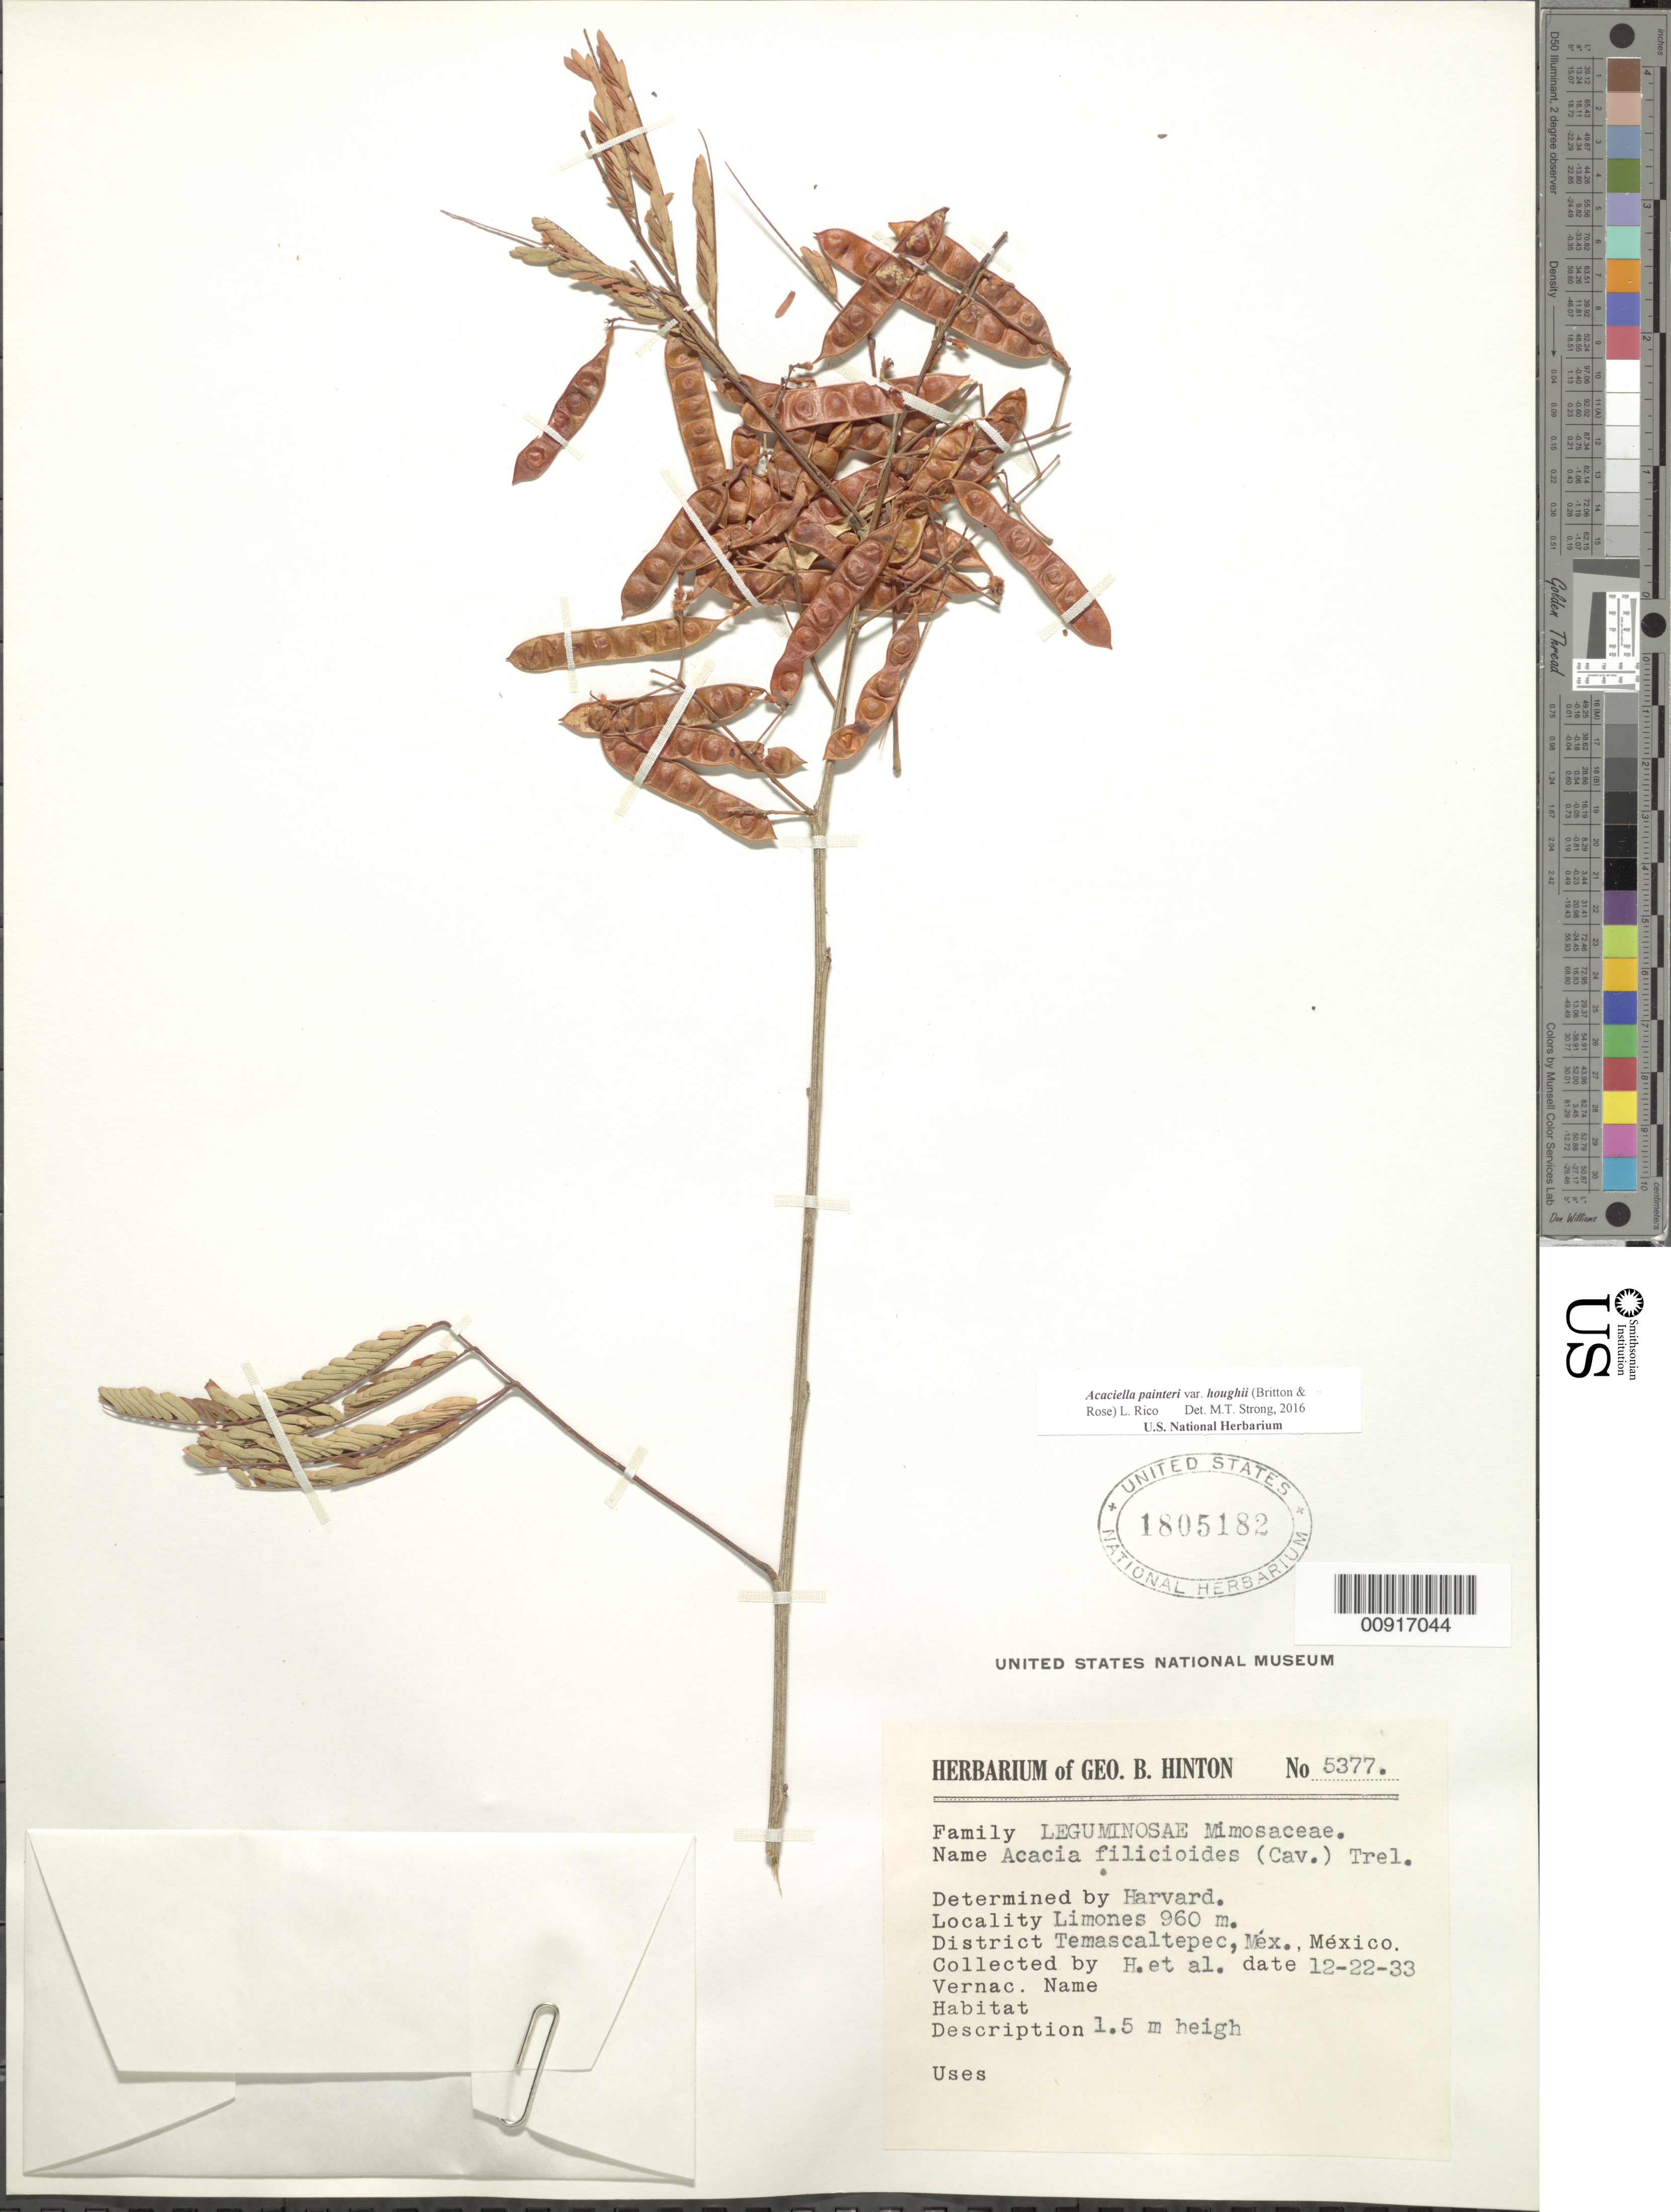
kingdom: Plantae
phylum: Tracheophyta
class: Magnoliopsida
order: Fabales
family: Fabaceae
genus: Acaciella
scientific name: Acaciella painteri var. houghii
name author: (Britton & Rose) L. Rico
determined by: Strong, M. T., (US), Smithsonian Institution - National Museum of Natural History (UNITED STATES)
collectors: G. B. Hinton & et al.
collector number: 5377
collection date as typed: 22 Dec 1933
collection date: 1933-12-22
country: Mexico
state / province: México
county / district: Temascaltepec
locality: Limones, District Temascaltepec, State of Mexico.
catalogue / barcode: US 1805182